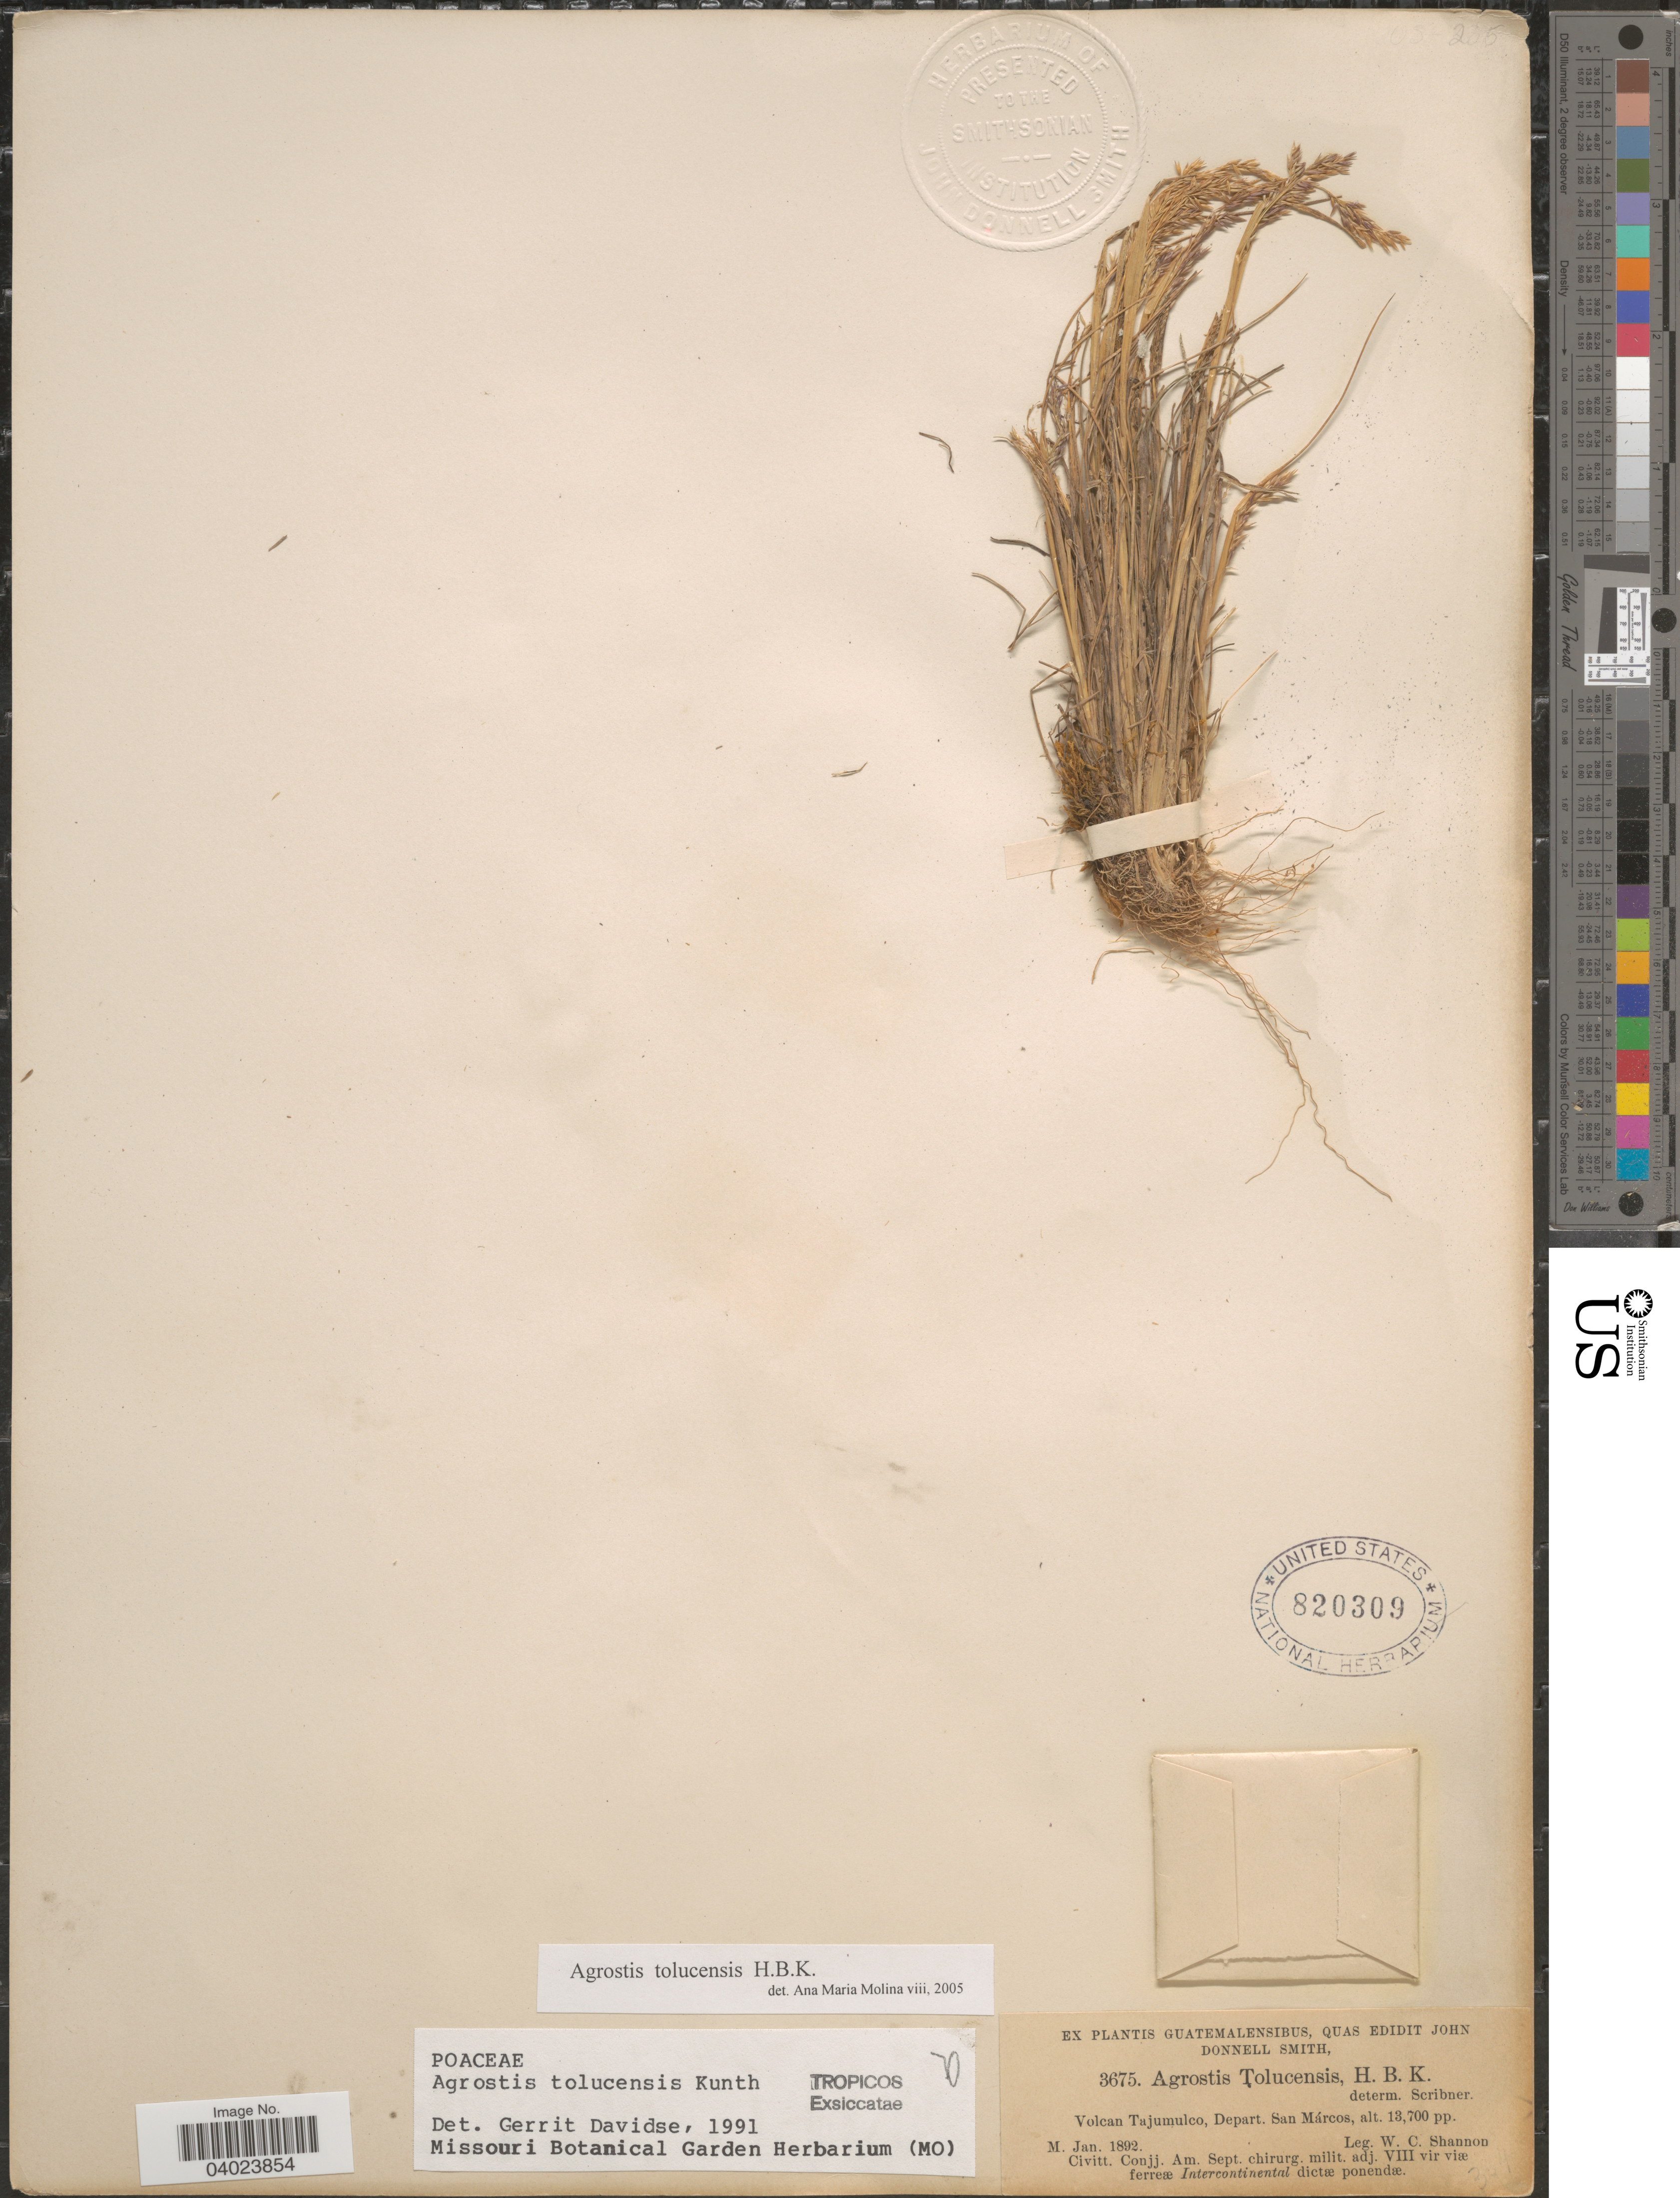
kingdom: Plantae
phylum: Tracheophyta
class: Liliopsida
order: Poales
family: Poaceae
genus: Agrostis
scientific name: Agrostis tolucensis Kunth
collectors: W. C. Shannon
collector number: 3675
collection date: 1892-01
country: Guatemala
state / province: San Marcos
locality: Volcan Tajumulco, Depart. San Márcos.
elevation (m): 4176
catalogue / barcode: US 820309